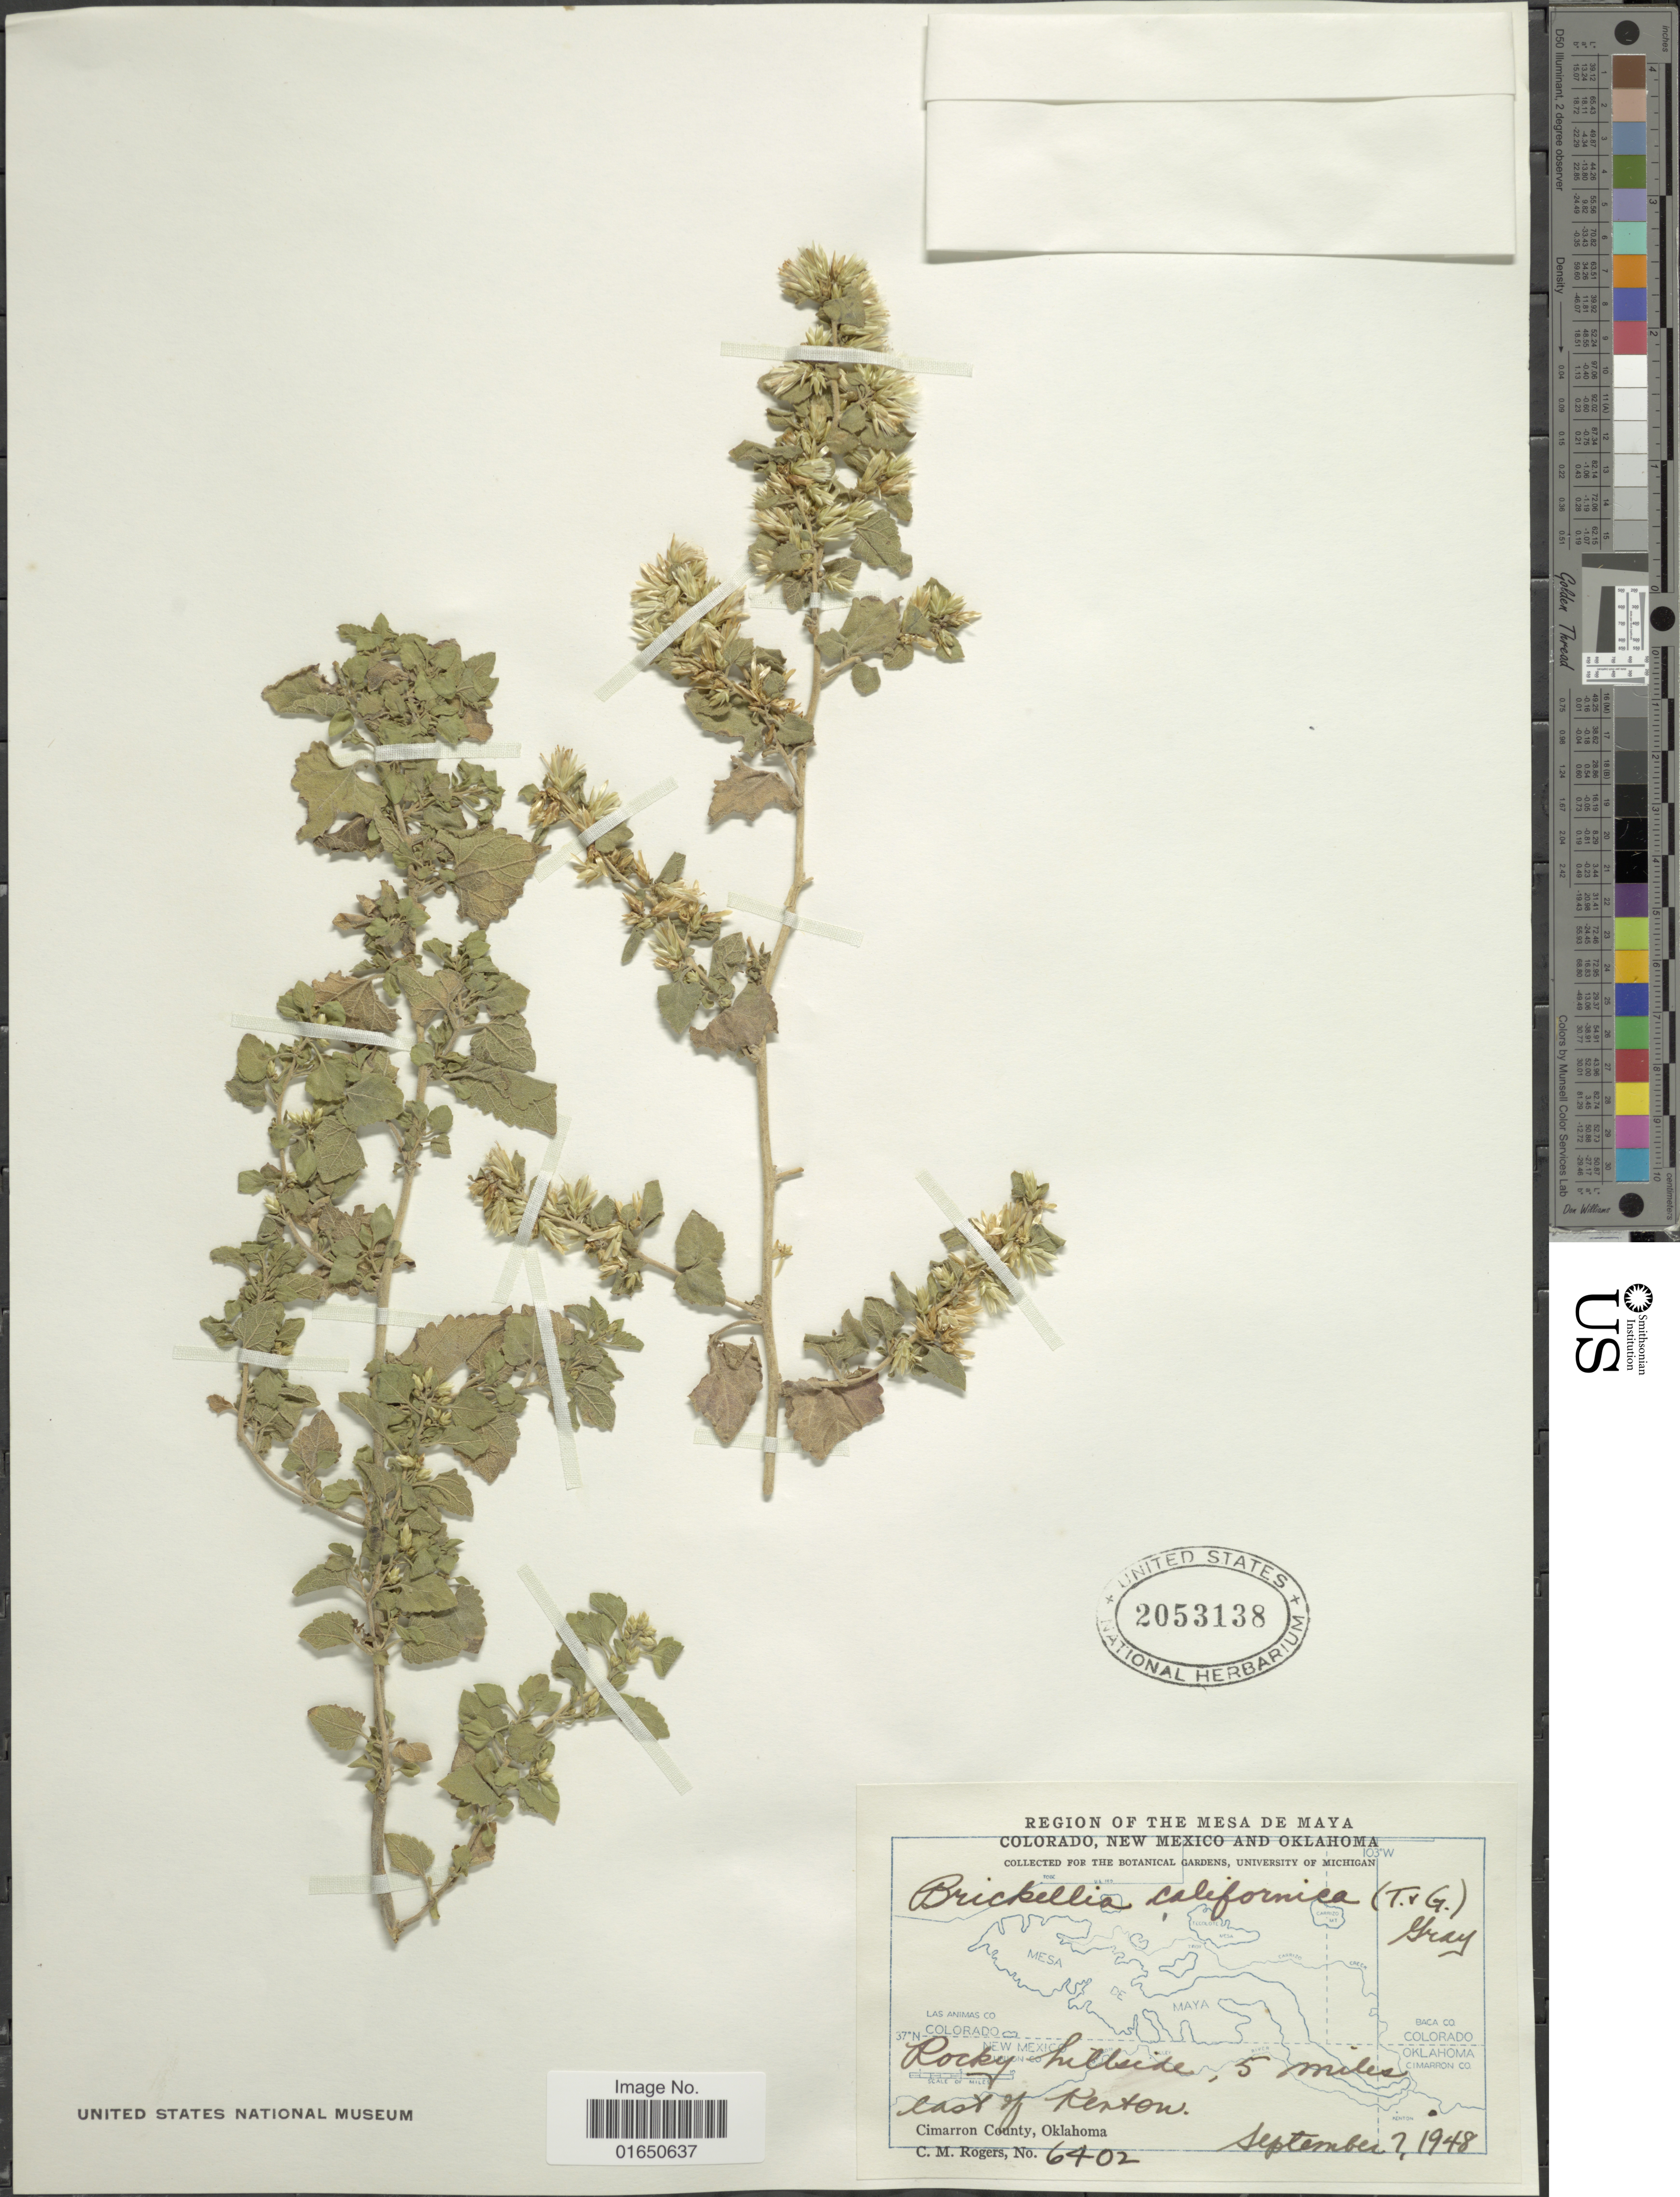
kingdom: Plantae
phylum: Tracheophyta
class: Magnoliopsida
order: Asterales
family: Asteraceae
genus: Brickellia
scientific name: Brickellia californica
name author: (Torr. & A. Gray) A. Gray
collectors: C. M. Rogers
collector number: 6402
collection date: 1948-09-07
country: United States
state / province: Oklahoma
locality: Region of the Mesa de Maya Colorado, New Mexico and Oklahoma. 5 miles east of Kenton, Cimarron County, Oklahoma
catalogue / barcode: US 2053138